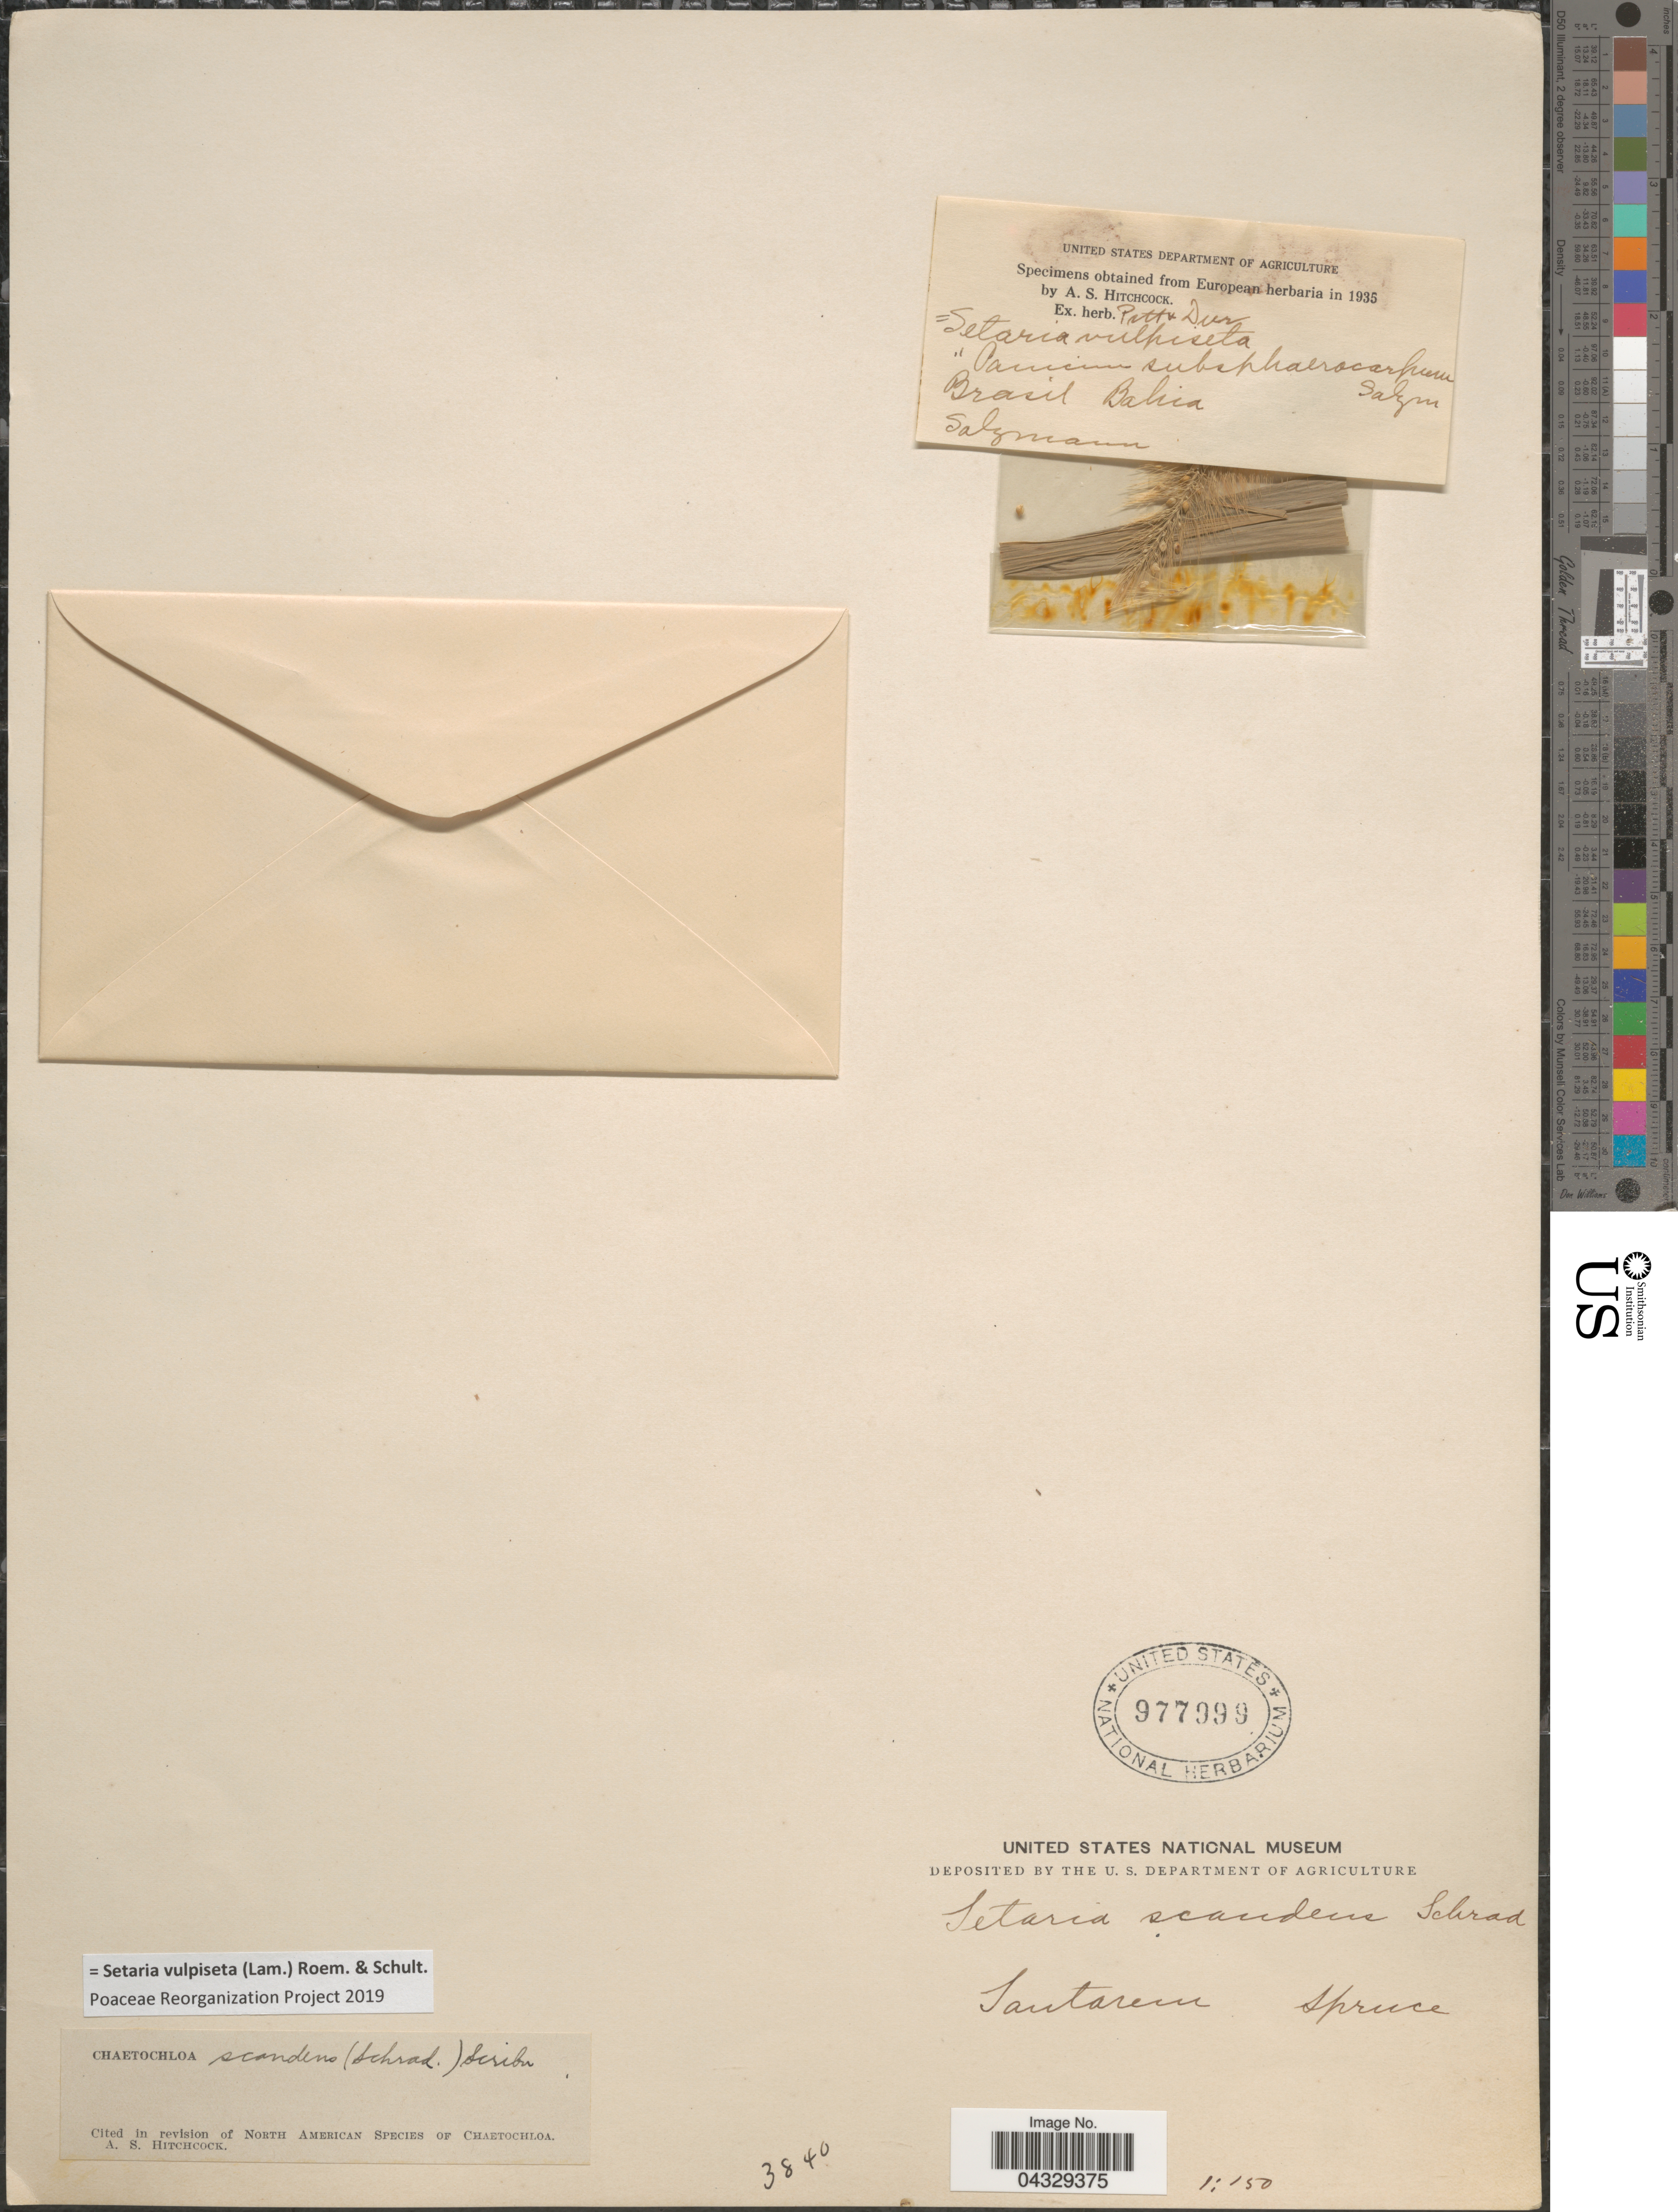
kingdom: Plantae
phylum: Tracheophyta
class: Liliopsida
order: Poales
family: Poaceae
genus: Setaria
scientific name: Setaria vulpiseta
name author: (Lam.) Roem. & Schult.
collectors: -. Spruce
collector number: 3840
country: Portugal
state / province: Santarem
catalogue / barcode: US 977999